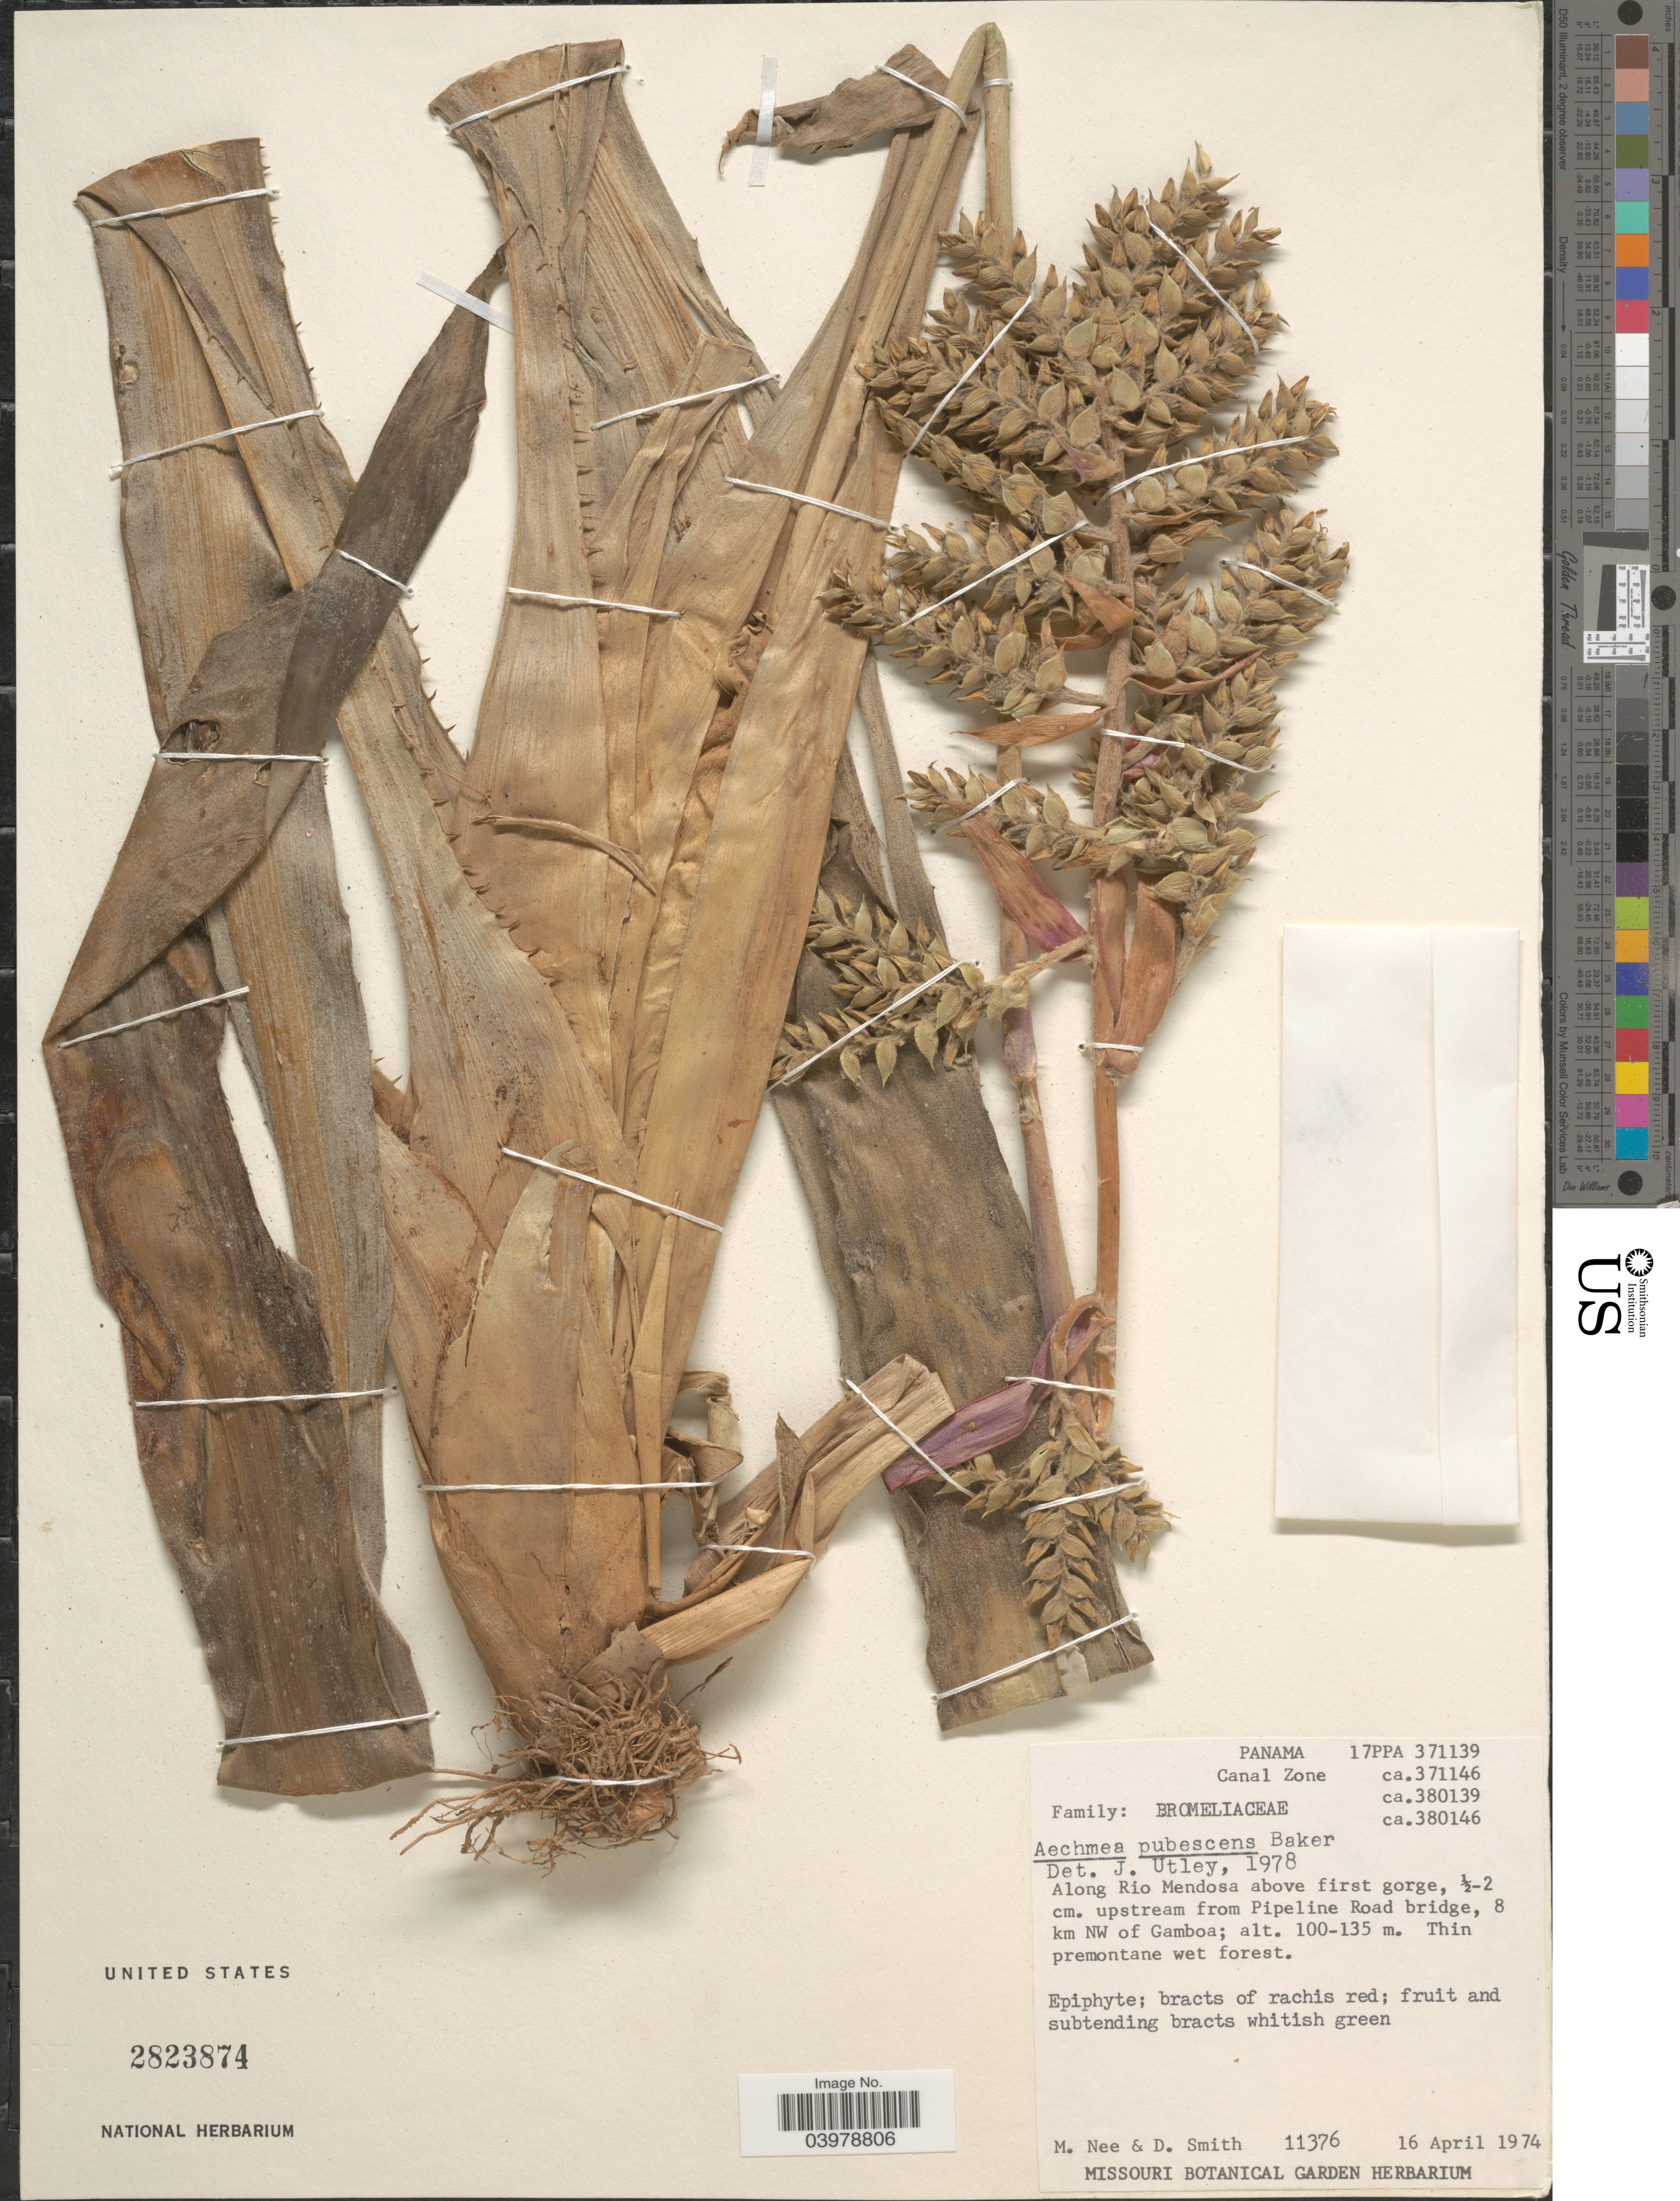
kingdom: Plantae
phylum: Tracheophyta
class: Liliopsida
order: Poales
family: Bromeliaceae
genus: Aechmea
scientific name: Aechmea pubescens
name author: Baker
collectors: M. Nee & D. Smith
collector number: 11376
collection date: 1974-04-16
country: Panama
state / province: Colón / Panamá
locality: Canal Zone. Along Rio Mendosa above first gorge, ½-2 cm. upstream from Pipeline Road bridge, 8 km NW of Gamboa.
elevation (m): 100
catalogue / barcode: US 2823874